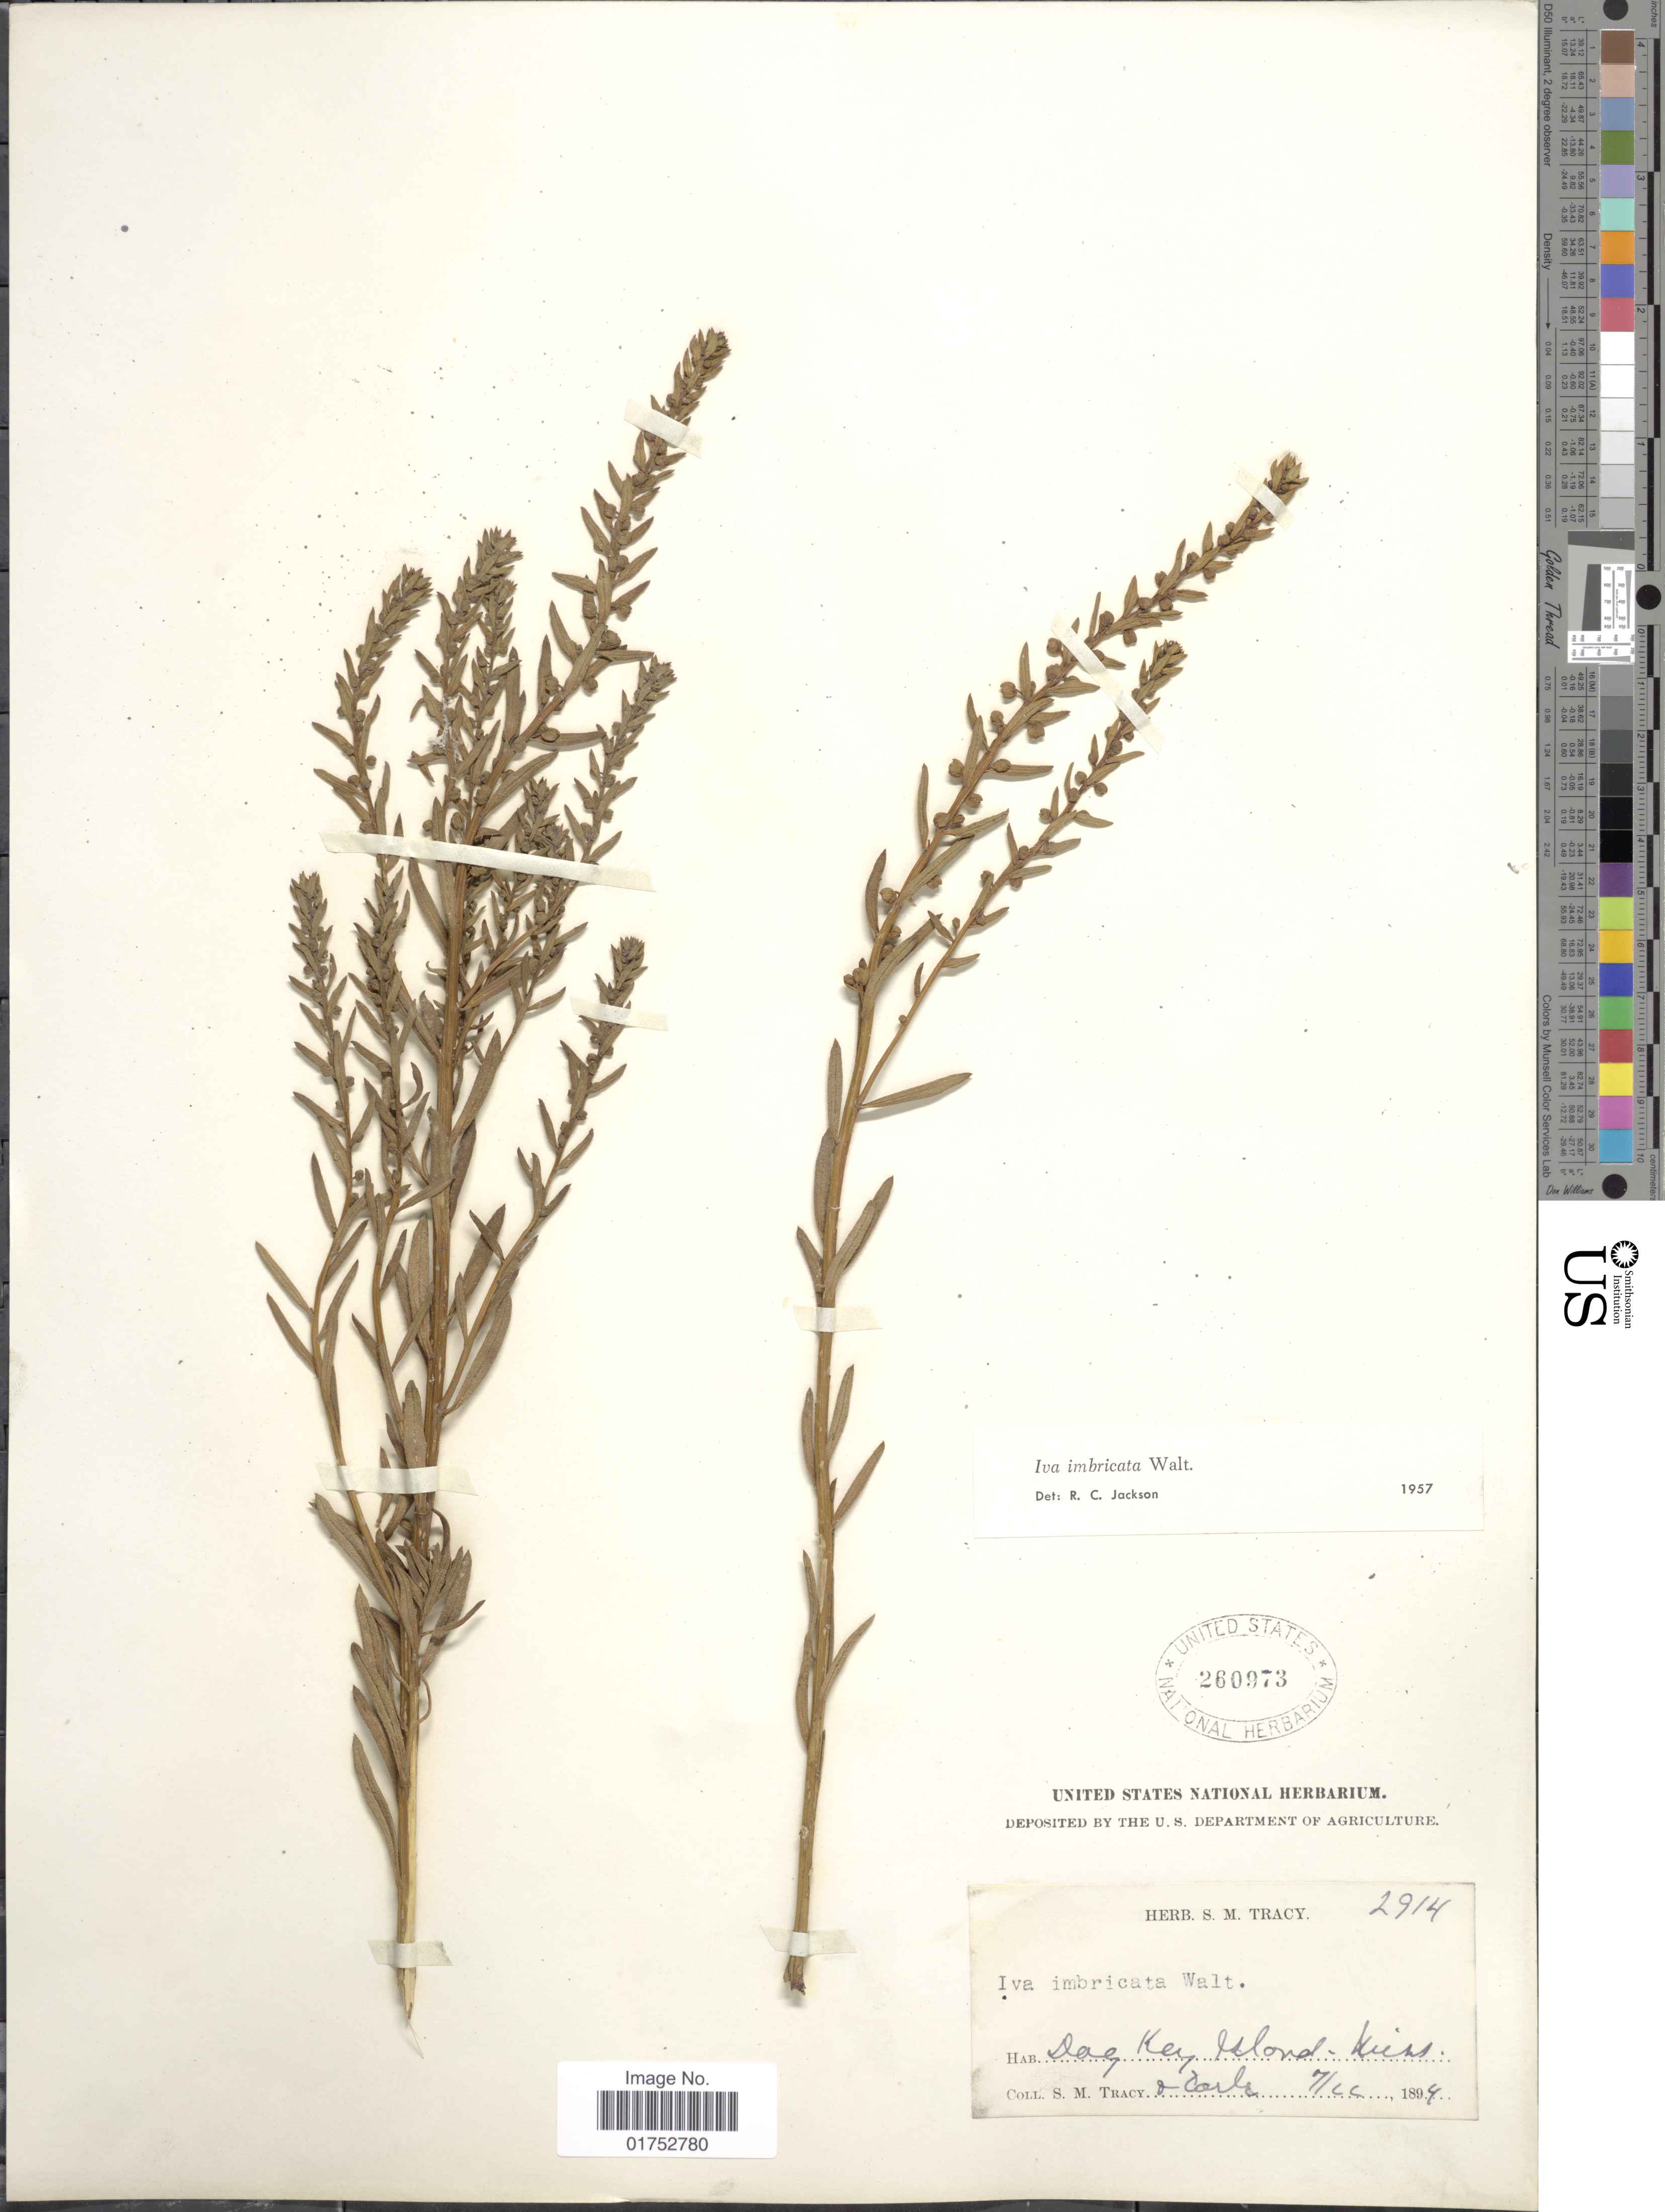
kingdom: Plantae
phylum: Tracheophyta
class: Magnoliopsida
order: Asterales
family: Asteraceae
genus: Iva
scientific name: Iva imbricata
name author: Walter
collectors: S. M. Tracy & -. Earle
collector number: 2914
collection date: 1894-07-22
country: United States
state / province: Mississippi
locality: Dog Key Island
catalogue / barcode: US 260973